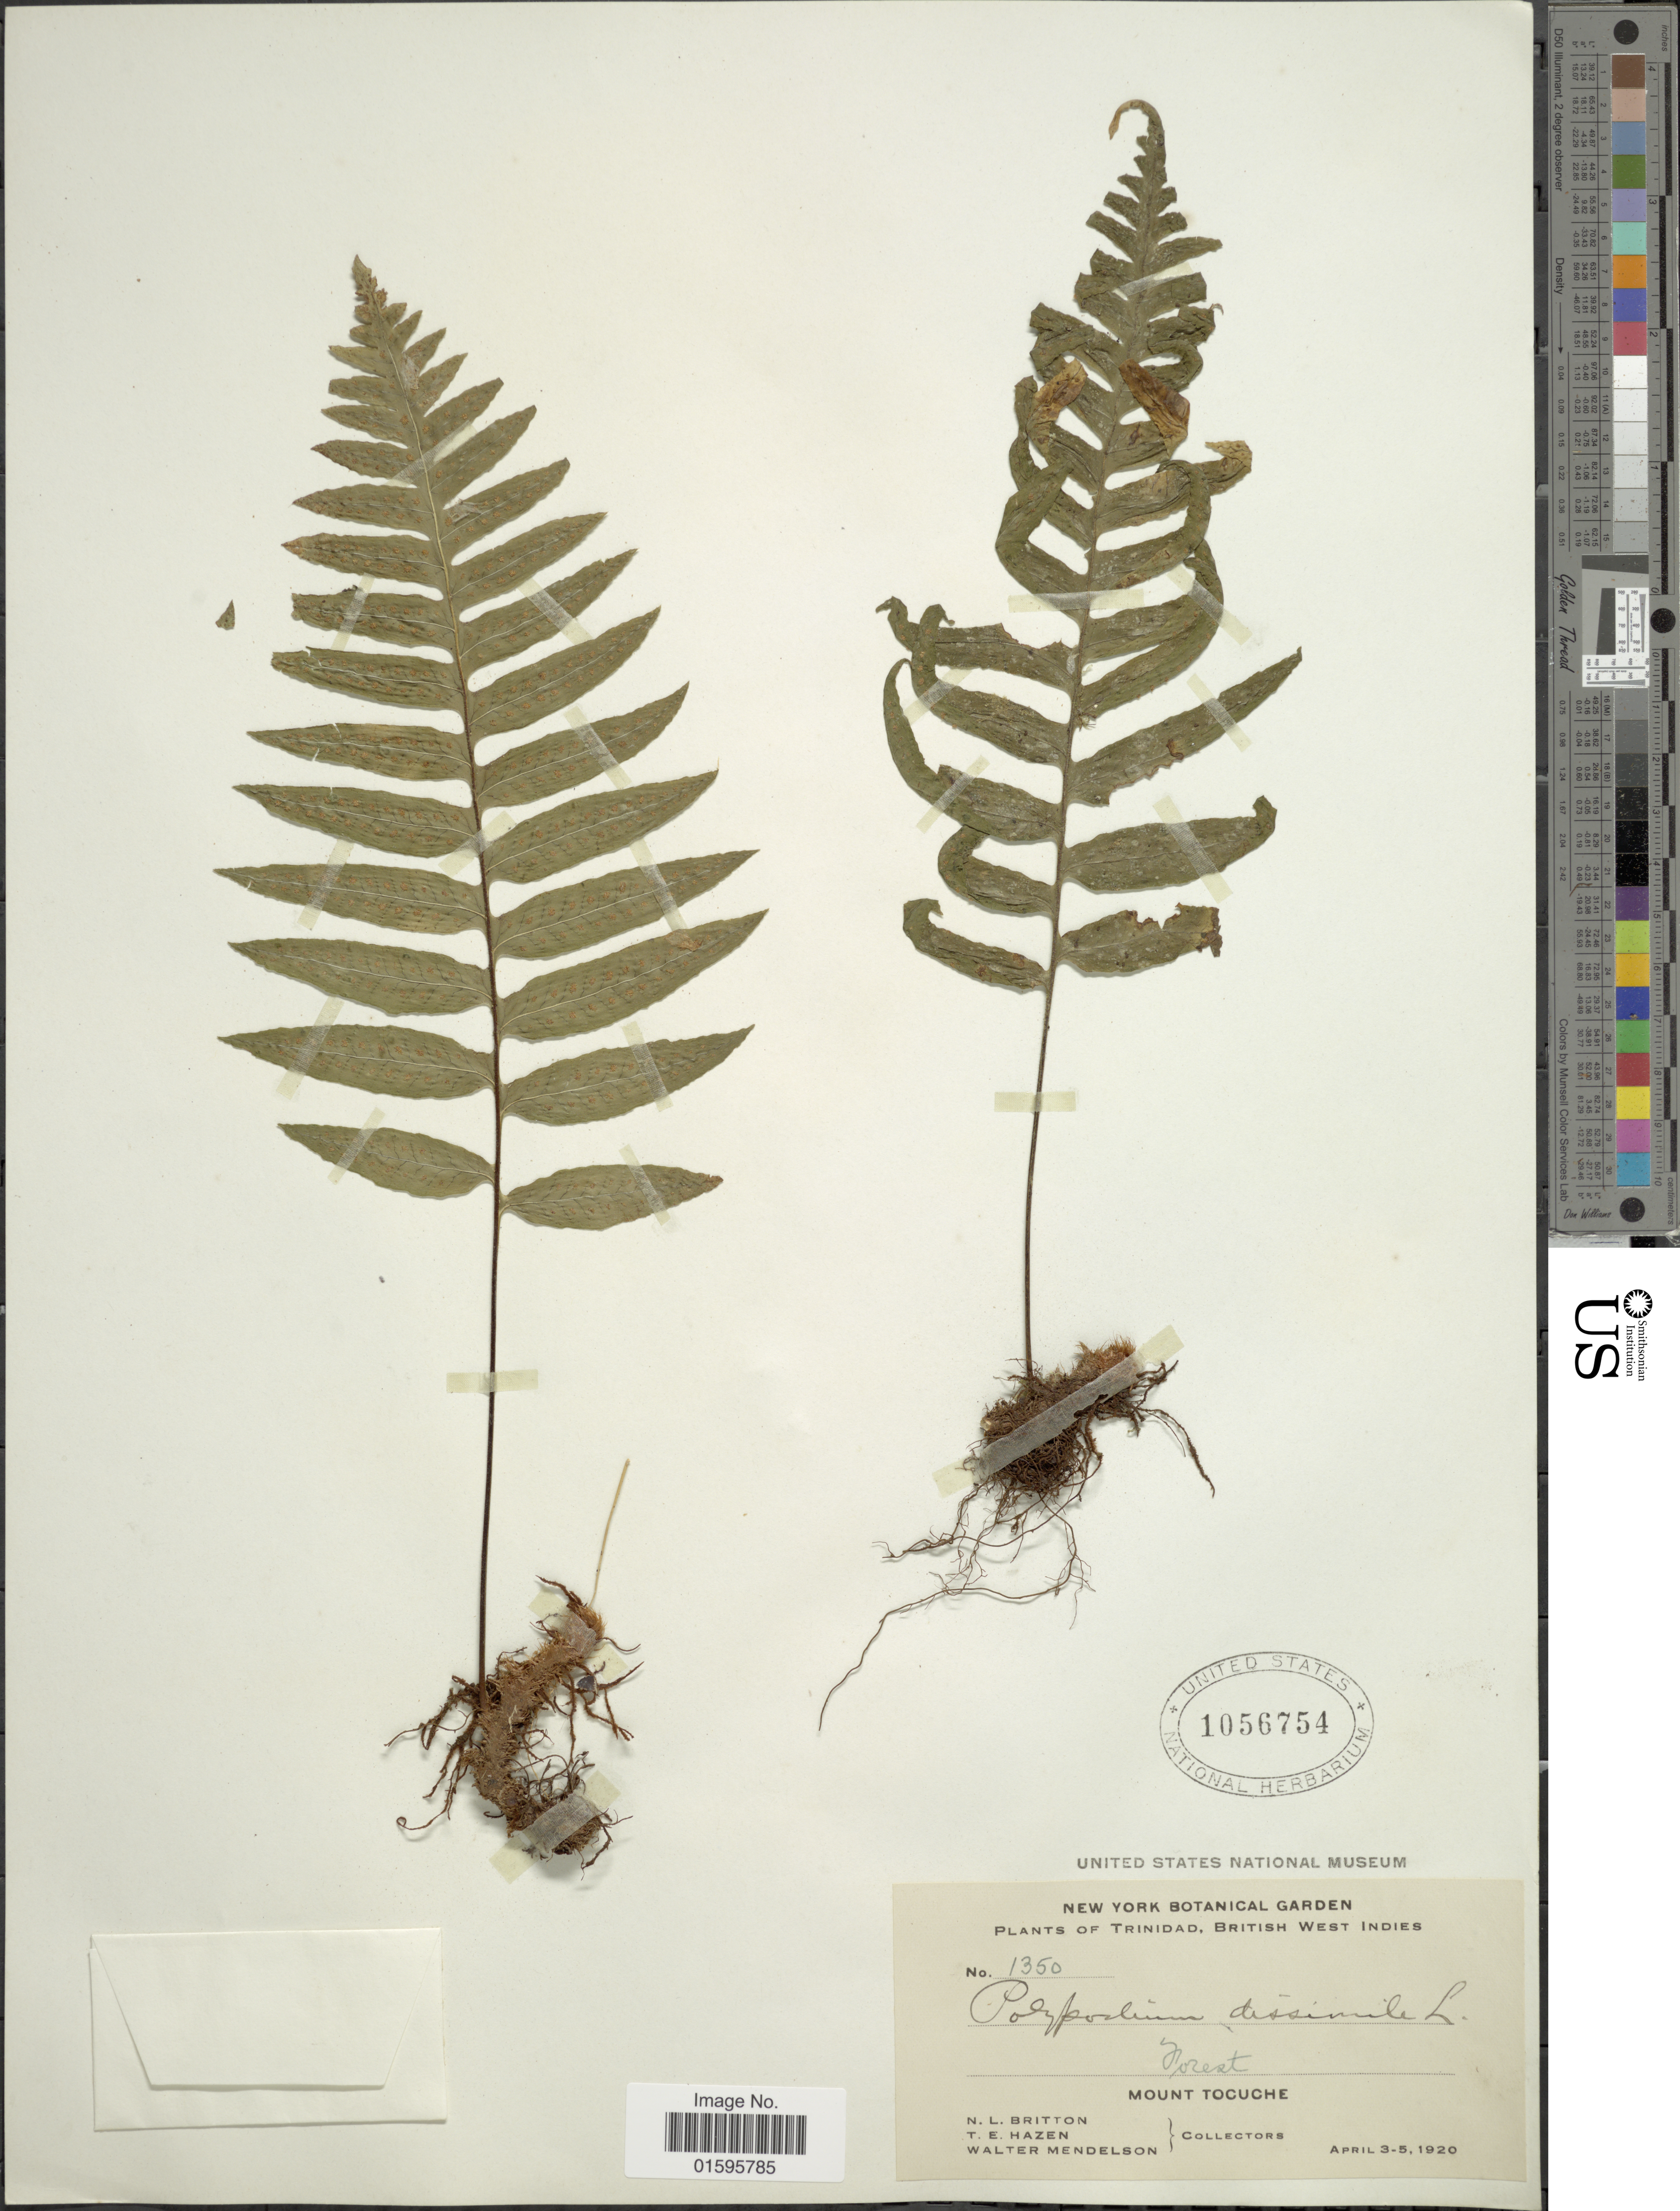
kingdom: Plantae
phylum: Tracheophyta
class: Polypodiopsida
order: Polypodiales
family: Polypodiaceae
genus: Polypodium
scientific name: Polypodium dulce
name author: Poir.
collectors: N. Britton, T. E. Hazen & W. Mendelson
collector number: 1350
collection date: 1920-04-03/1920-04-05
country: Trinidad and Tobago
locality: Trinidad, British West Indies, Mount Tocuche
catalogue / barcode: US 1056754